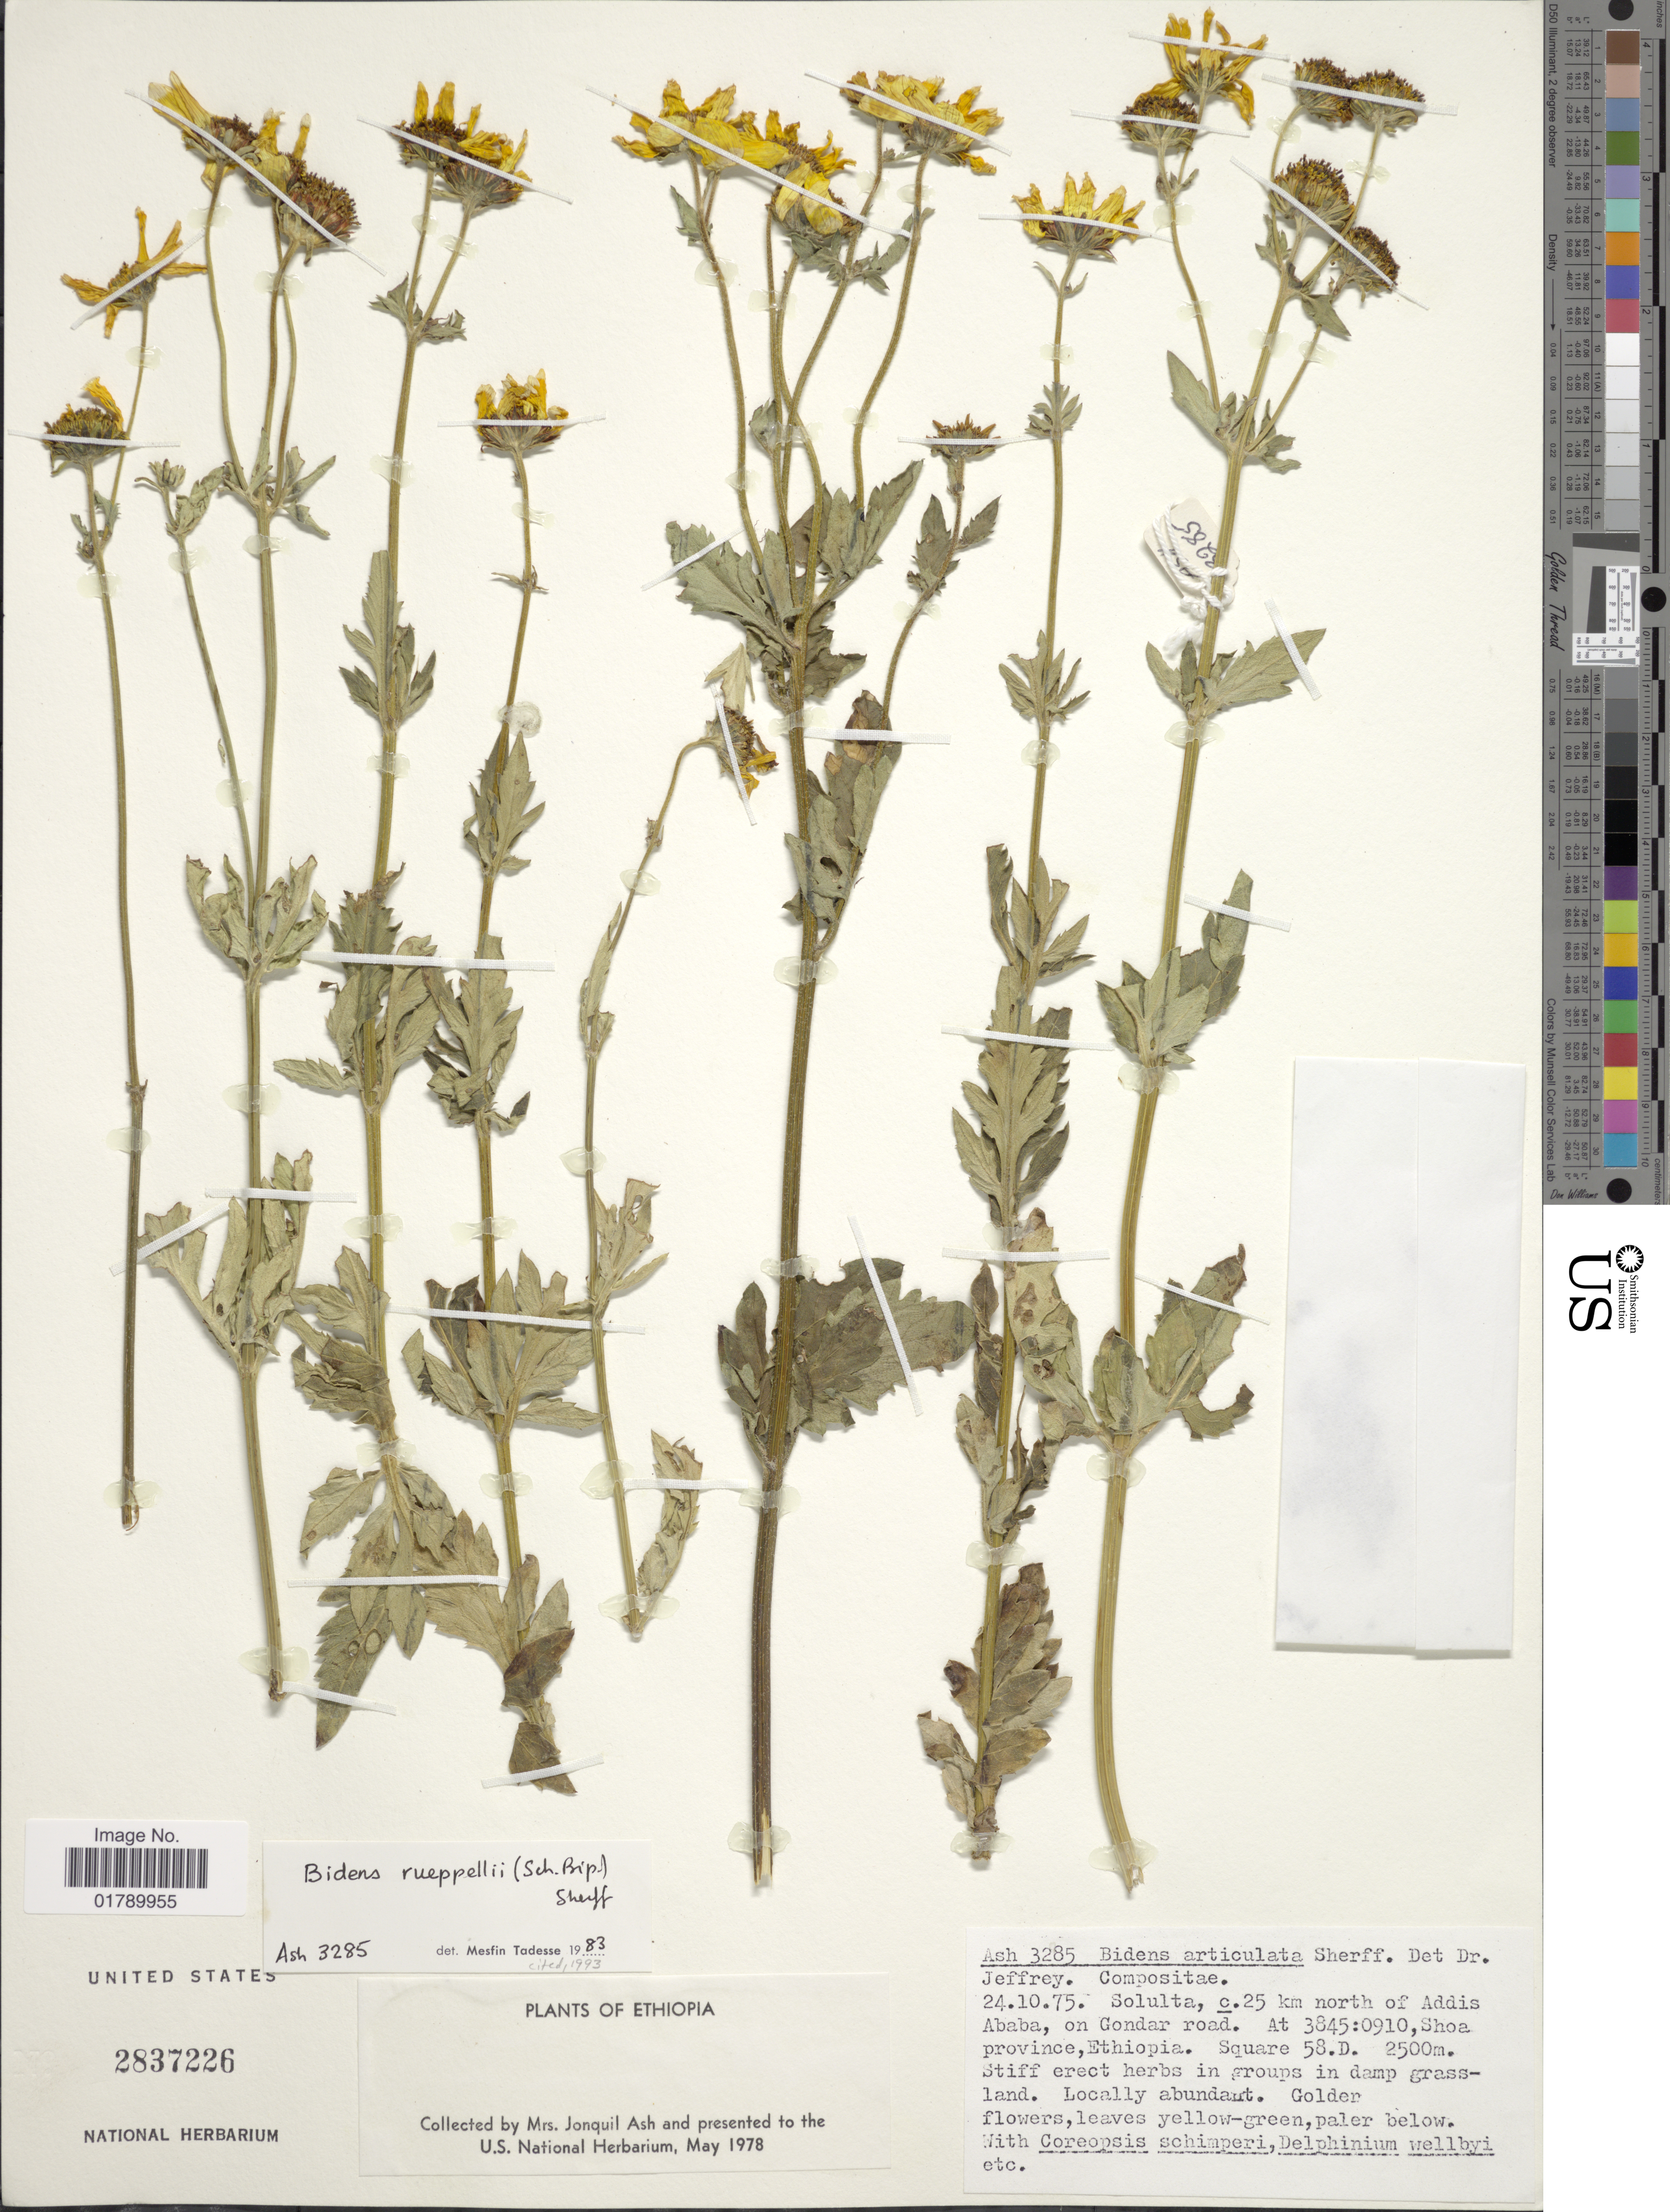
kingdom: Plantae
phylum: Tracheophyta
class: Magnoliopsida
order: Asterales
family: Asteraceae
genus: Bidens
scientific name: Bidens rueppellii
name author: (Sch. Bip.) Sherff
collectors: J. Ash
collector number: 3285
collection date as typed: Transcribed d/m/y: 24/10/75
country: Ethiopia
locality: Solulta, c. 25 km north of Addis Ababa, on Gondar road. At 3845:0910,. Shoa province, Ethiopia.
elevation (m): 2500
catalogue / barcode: US 2837226